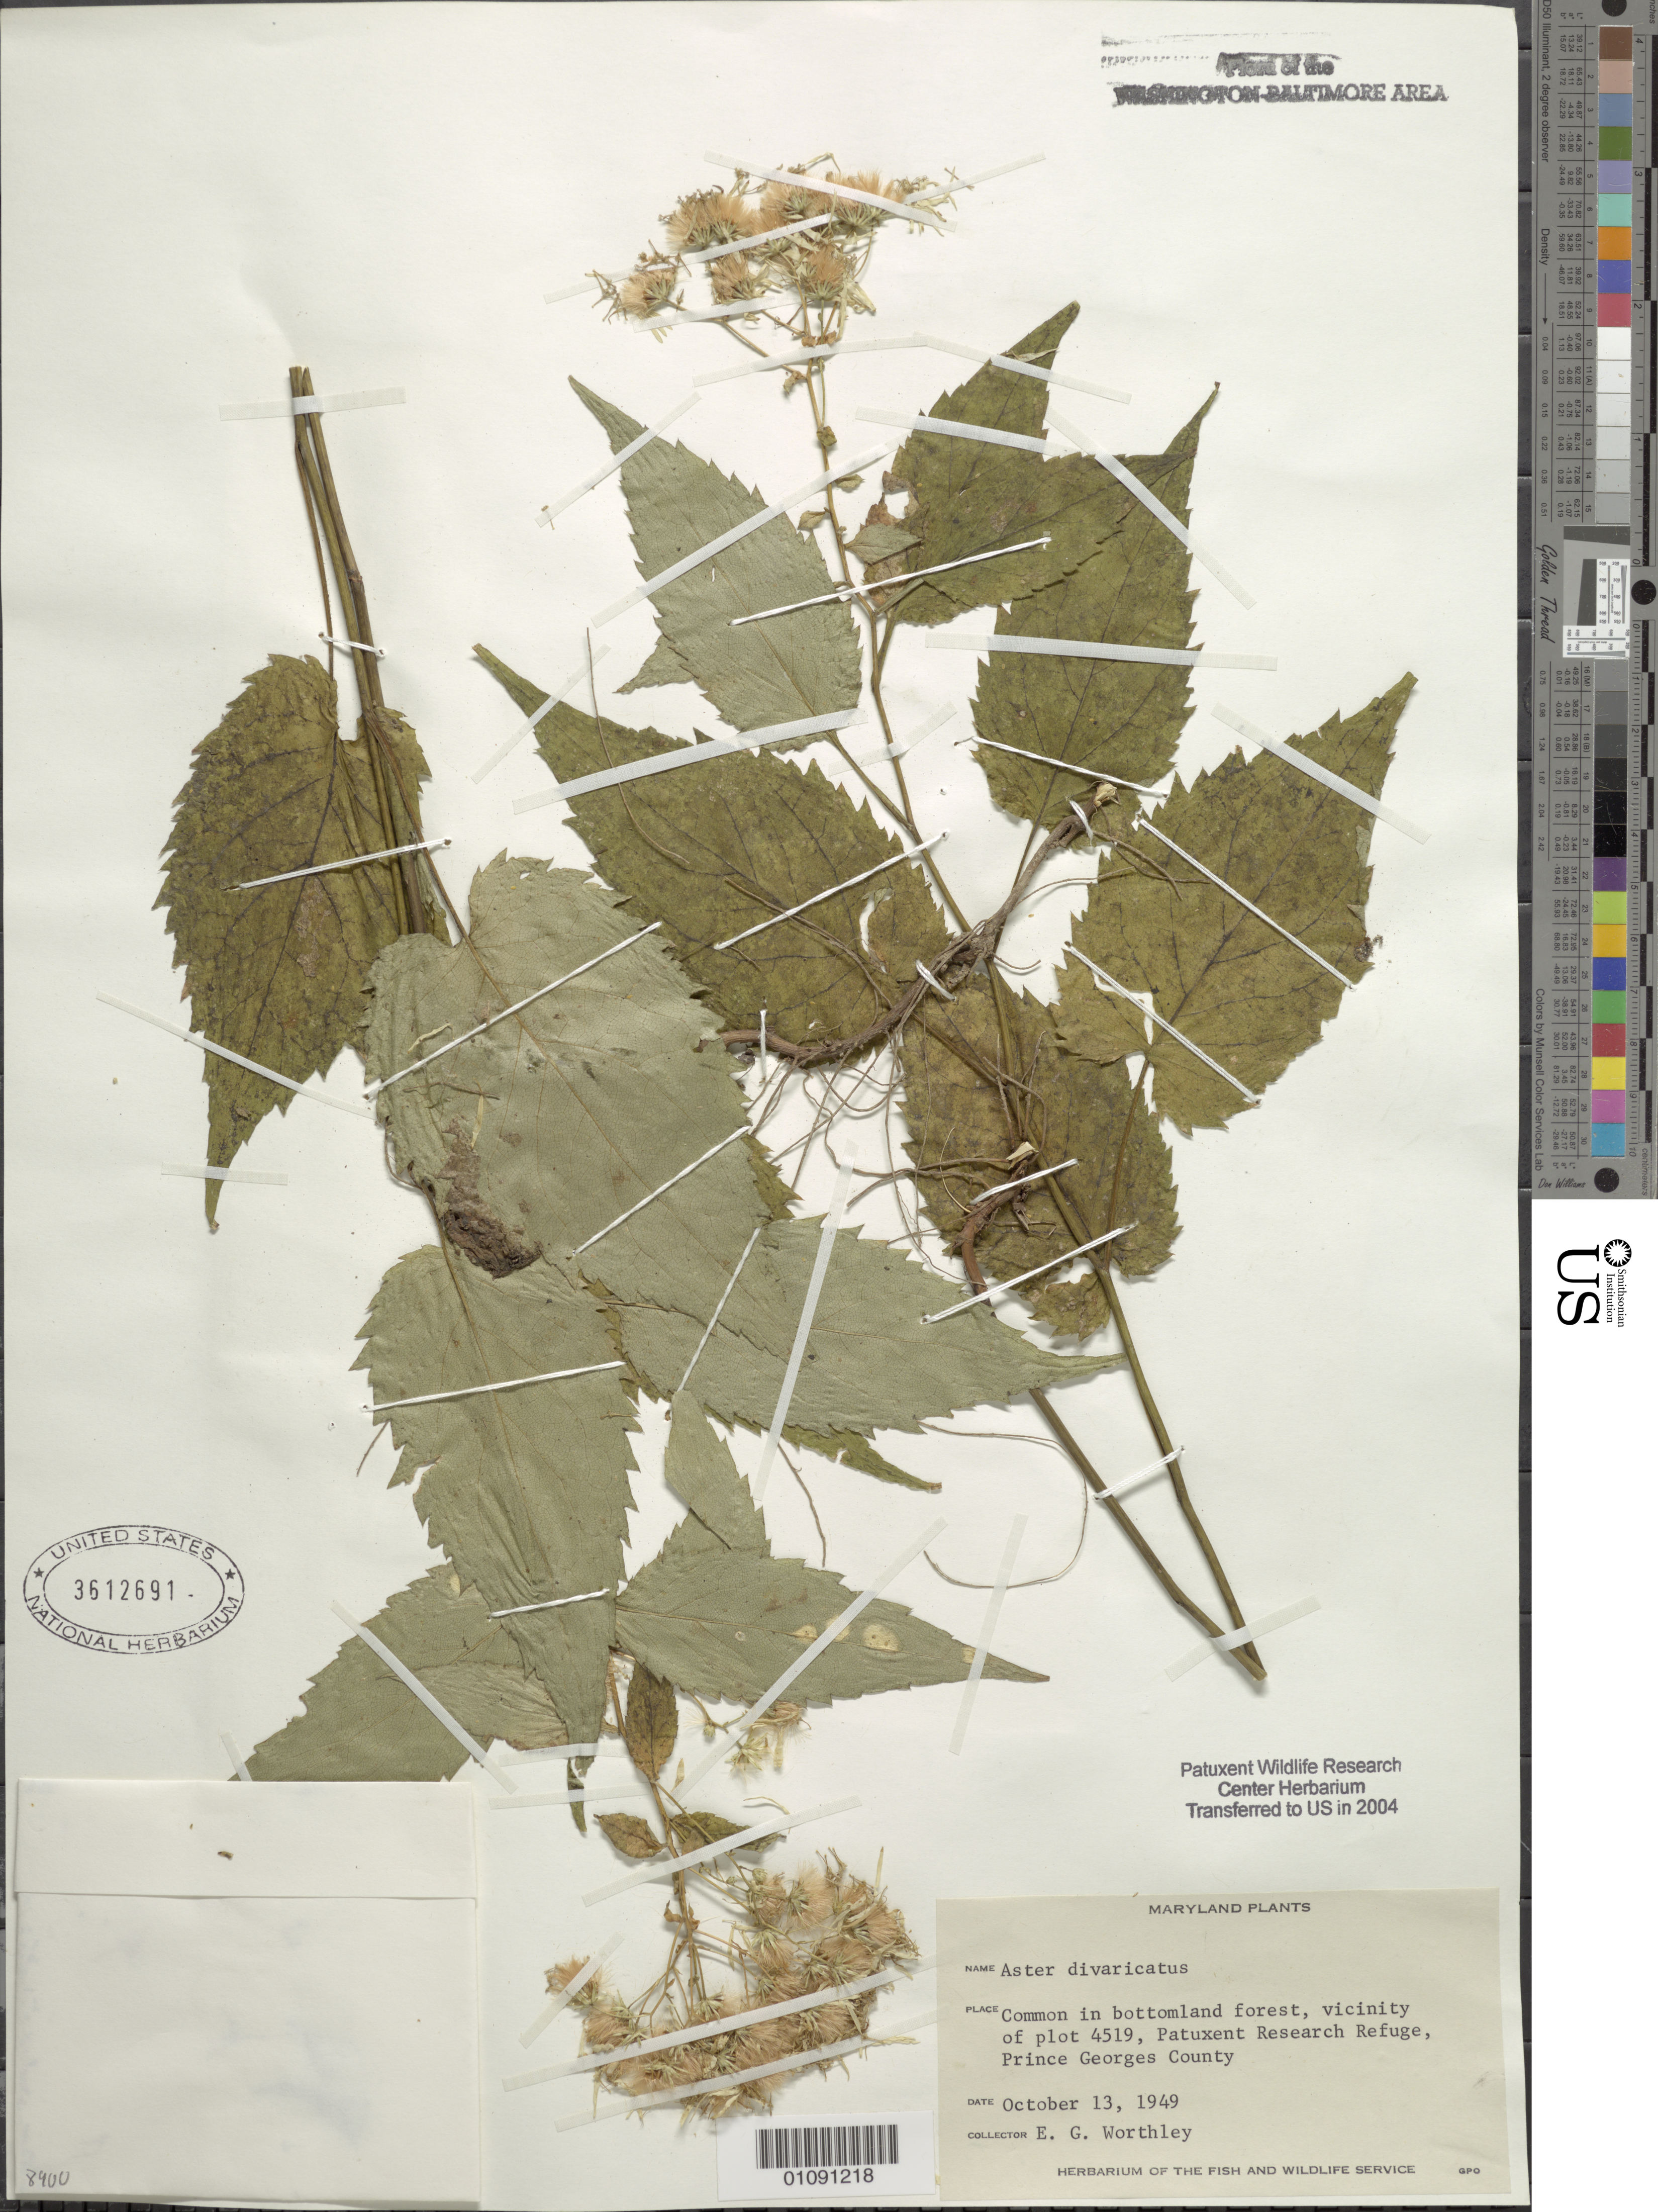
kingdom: Plantae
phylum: Tracheophyta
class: Magnoliopsida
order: Asterales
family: Asteraceae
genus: Eurybia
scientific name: Eurybia divaricata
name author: (L.) G.L. Nesom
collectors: E. Worthley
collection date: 1949-10-13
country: United States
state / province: Maryland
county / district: Prince George's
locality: Patuxent Wildlife Refuge. Vicinity of plot 4519.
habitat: Common in bottomland forest.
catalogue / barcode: US 3612691